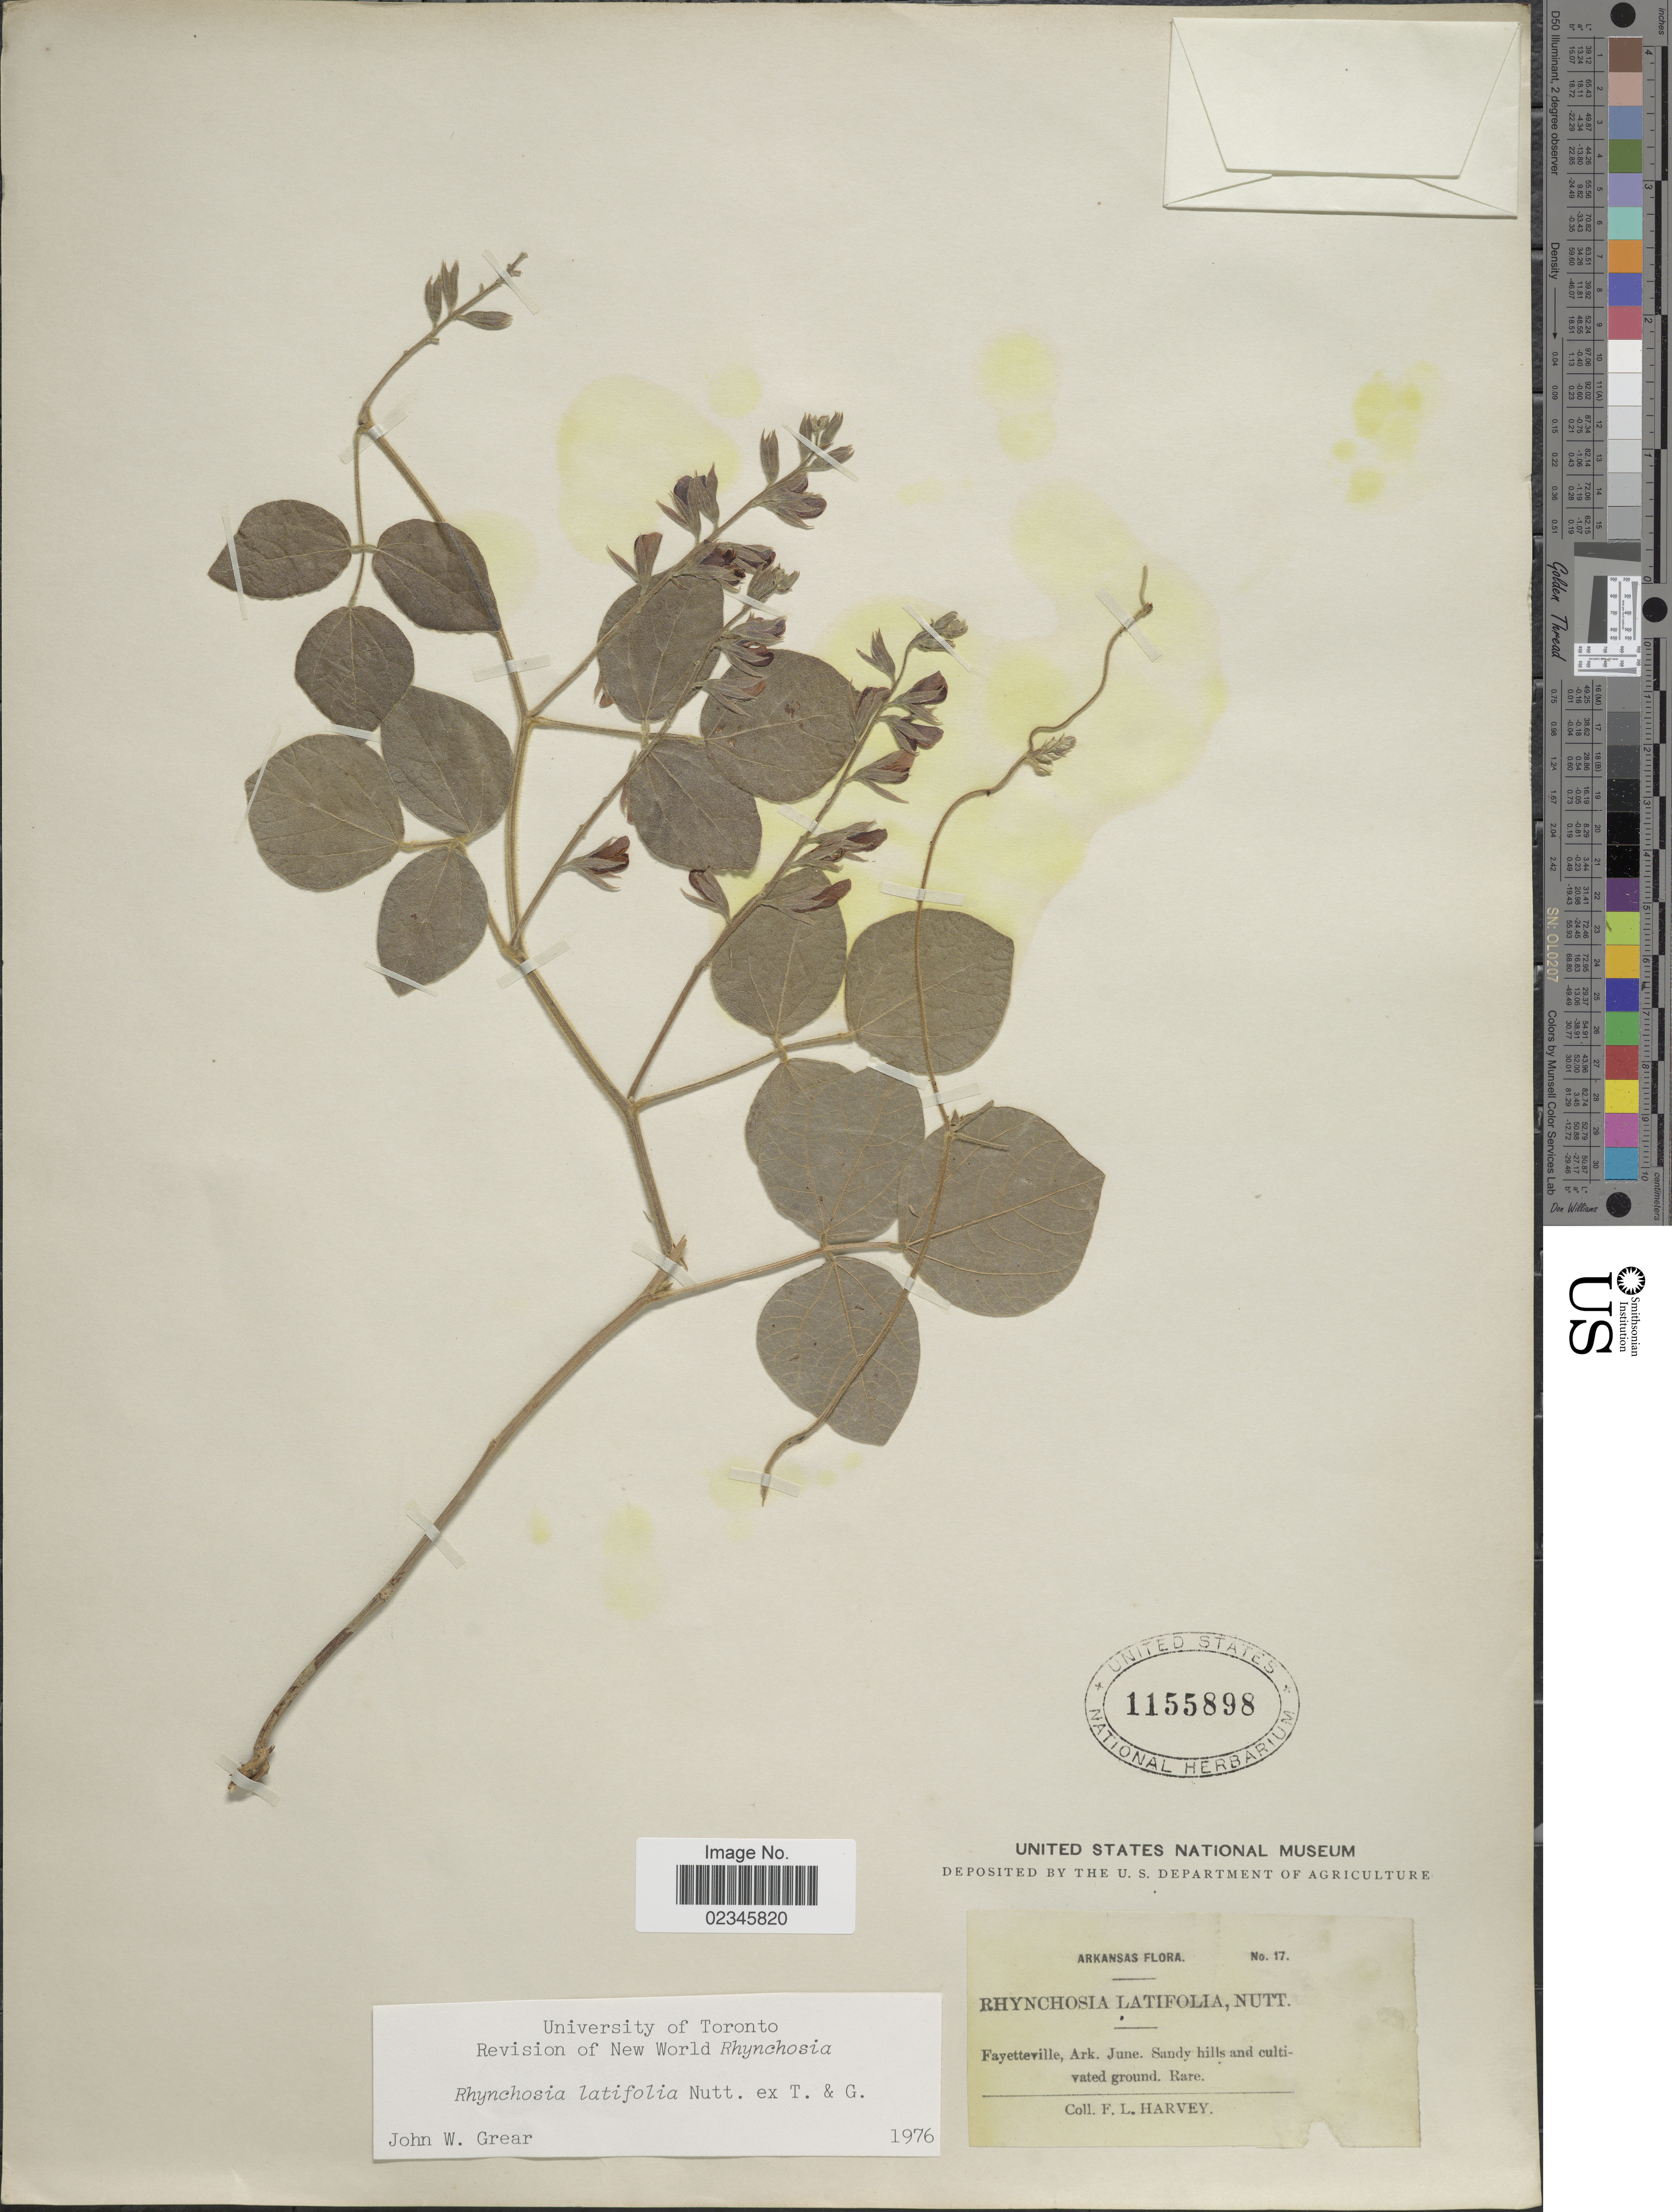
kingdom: Plantae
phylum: Tracheophyta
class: Magnoliopsida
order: Fabales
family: Fabaceae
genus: Rhynchosia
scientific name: Rhynchosia latifolia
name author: Nutt. ex Torr. & A. Gray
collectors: F. L. Harvey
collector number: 17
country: United States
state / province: Arkansas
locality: Fayetteville, sandy hills and cultivated ground.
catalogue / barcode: US 1155898